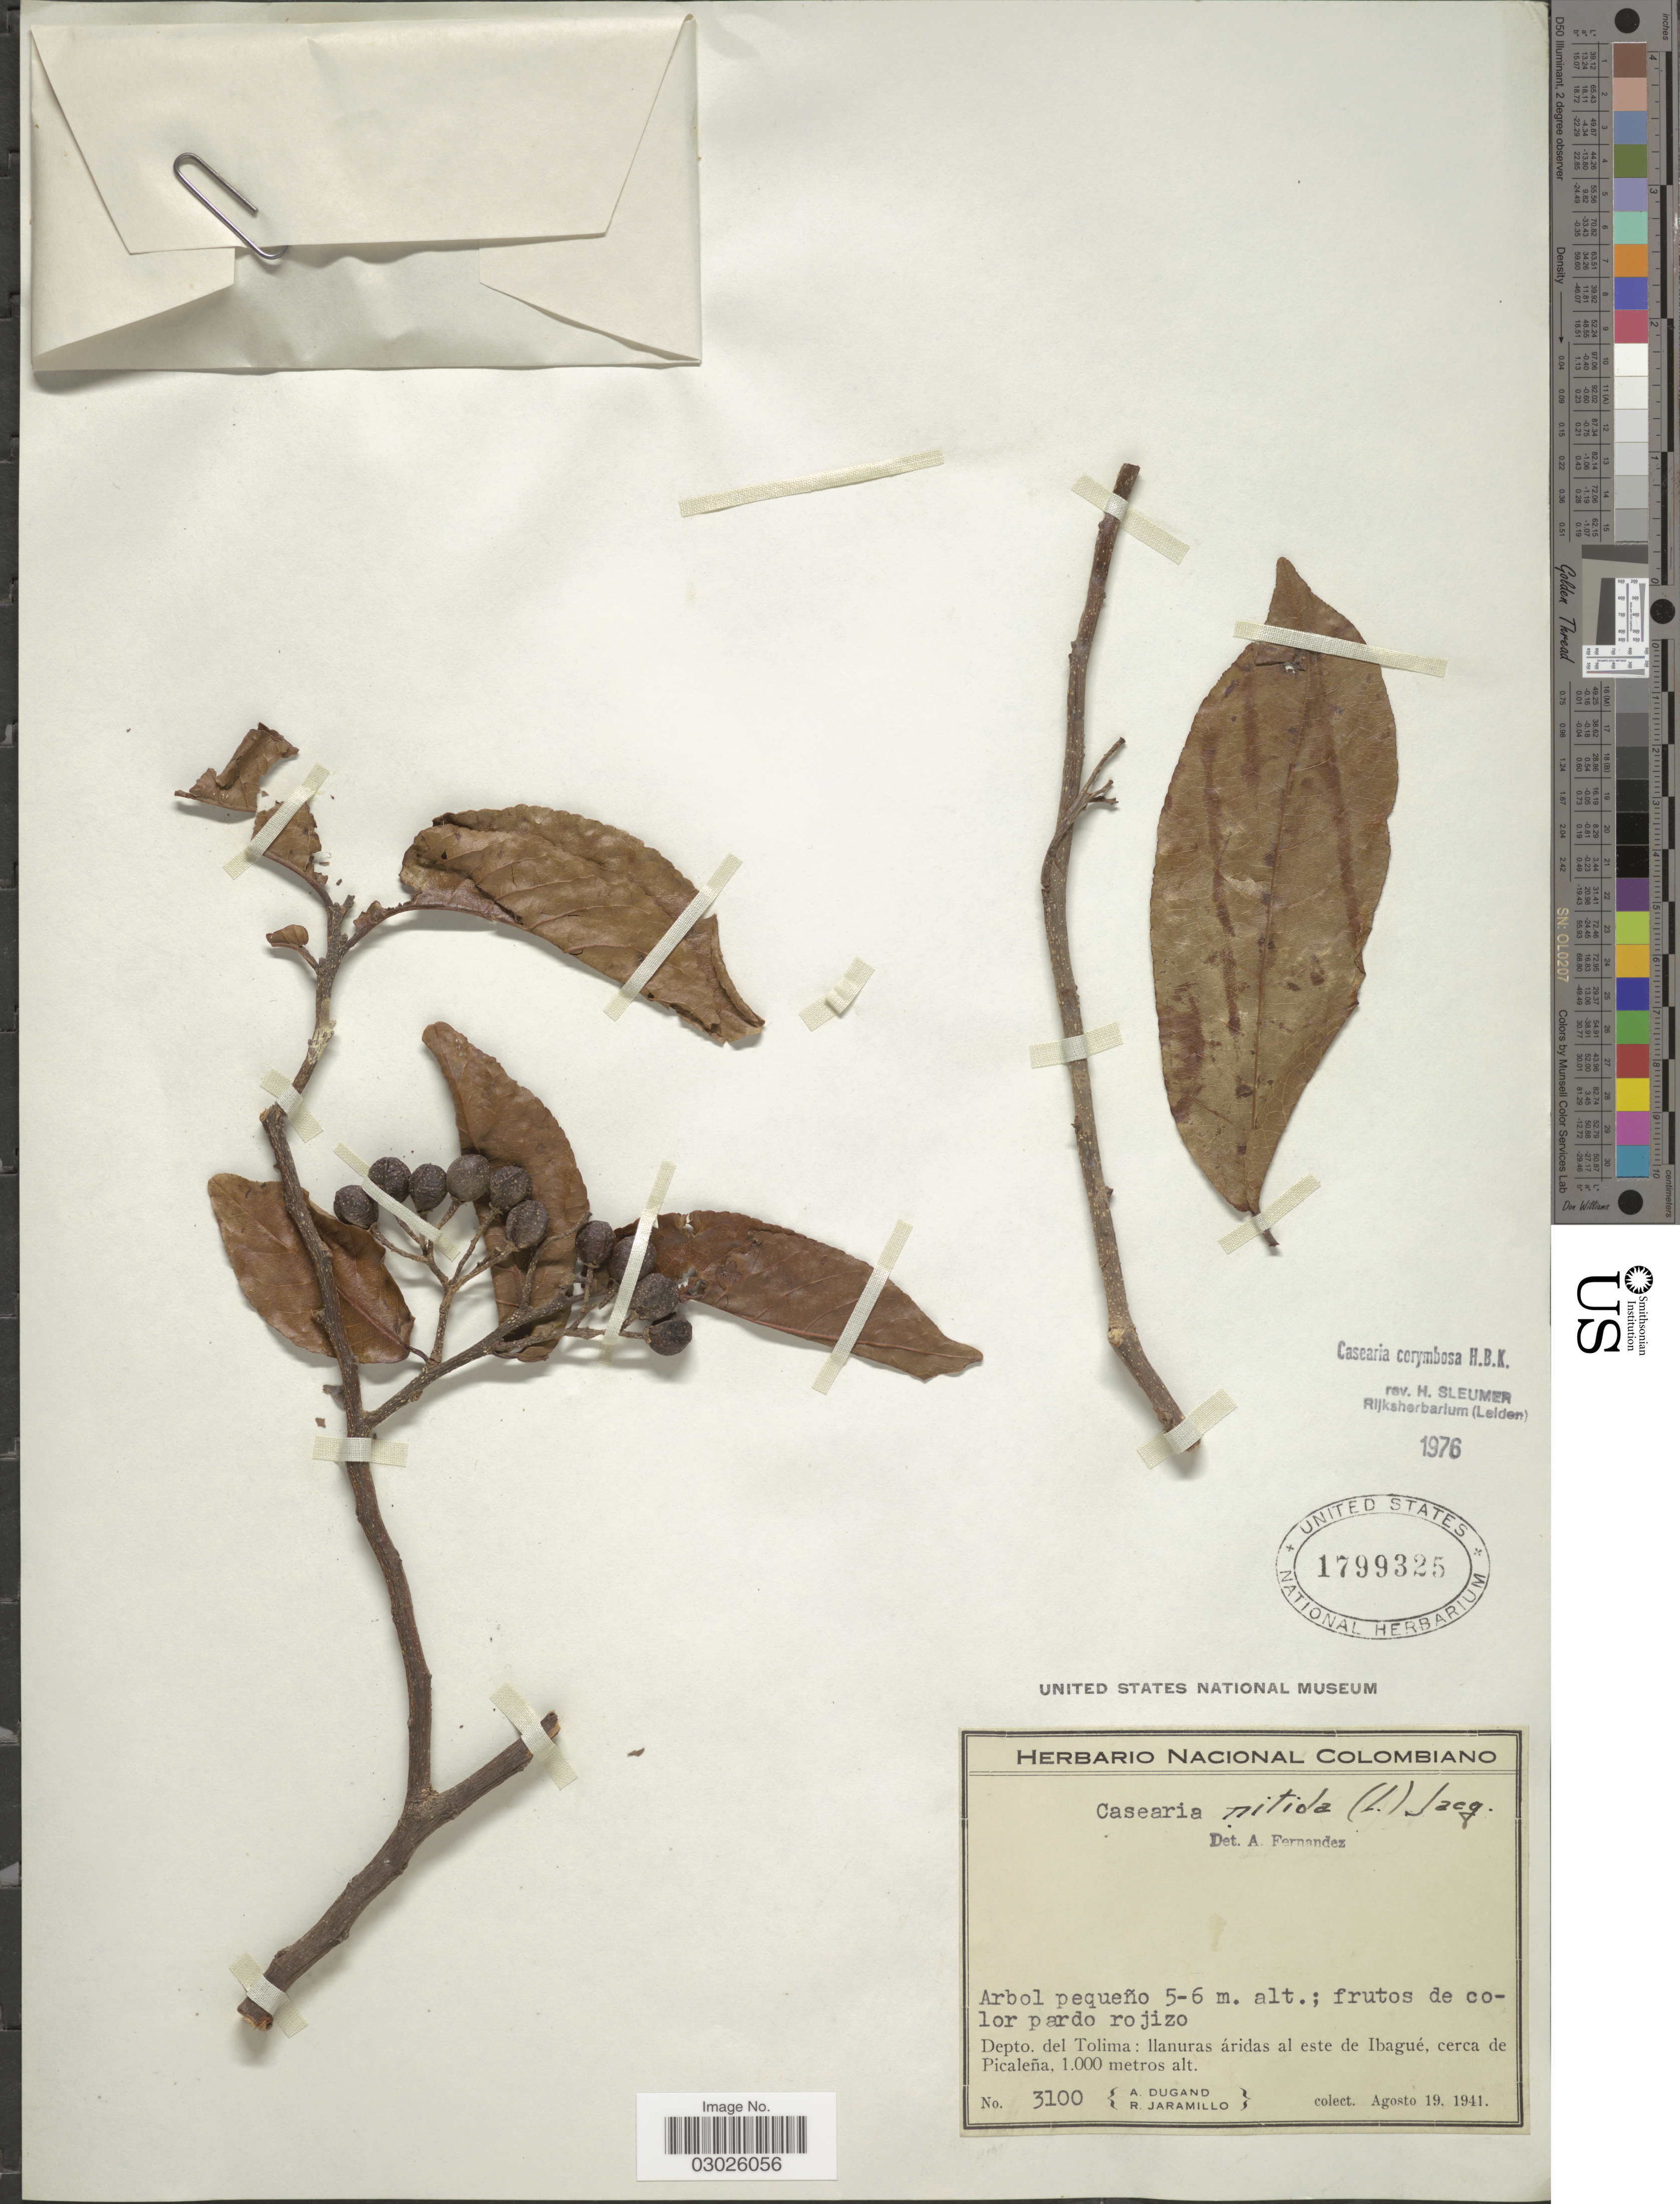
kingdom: Plantae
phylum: Tracheophyta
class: Magnoliopsida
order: Malpighiales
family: Salicaceae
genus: Casearia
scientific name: Casearia corymbosa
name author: Kunth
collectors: A. Dugand & R. Jaramillo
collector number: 3100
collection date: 1941-08-19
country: Colombia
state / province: Tolima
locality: Depto. del Tolima: llanuras áridas al este de Ibagué, cerca de Picaleña.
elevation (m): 1000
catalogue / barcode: US 1799325